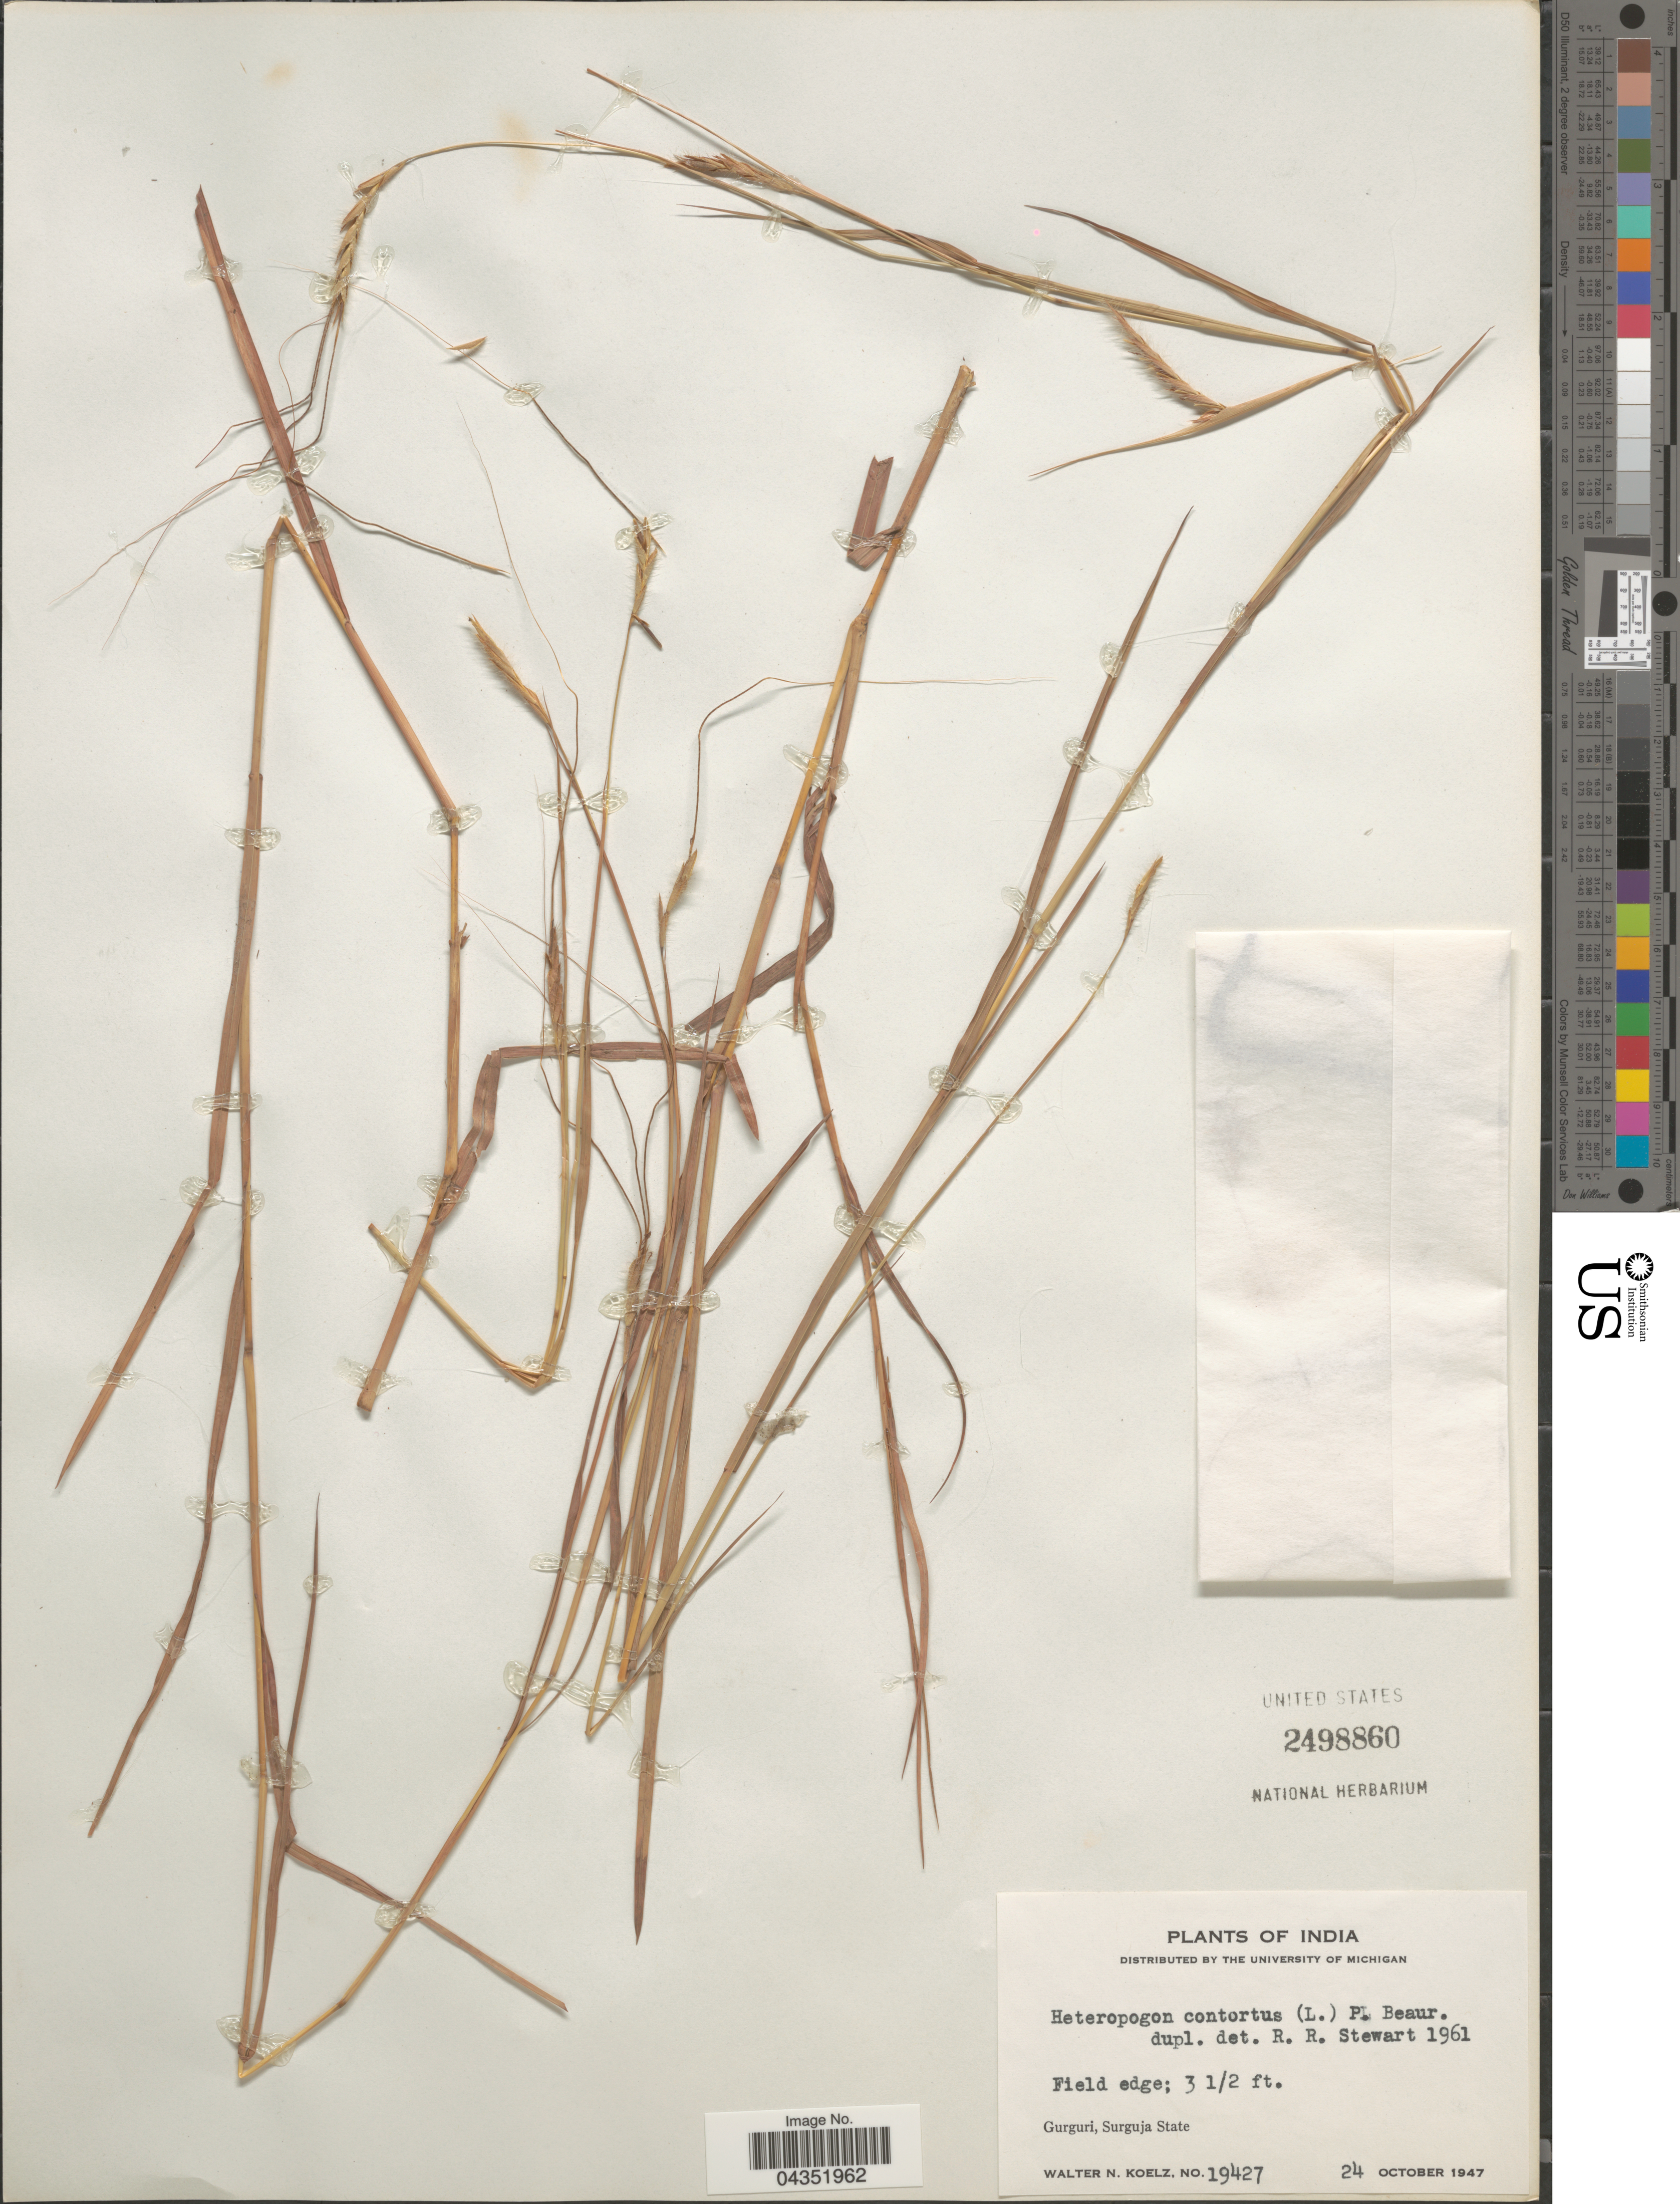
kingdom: Plantae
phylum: Tracheophyta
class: Liliopsida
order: Poales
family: Poaceae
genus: Heteropogon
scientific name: Heteropogon contortus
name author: (L.) P. Beauv. ex Roem. & Schult.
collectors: W. N. Koelz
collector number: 19427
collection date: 1947-10-24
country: India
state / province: Chhattisgarh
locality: Gurguri, Surguja State.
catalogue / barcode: US 2498860